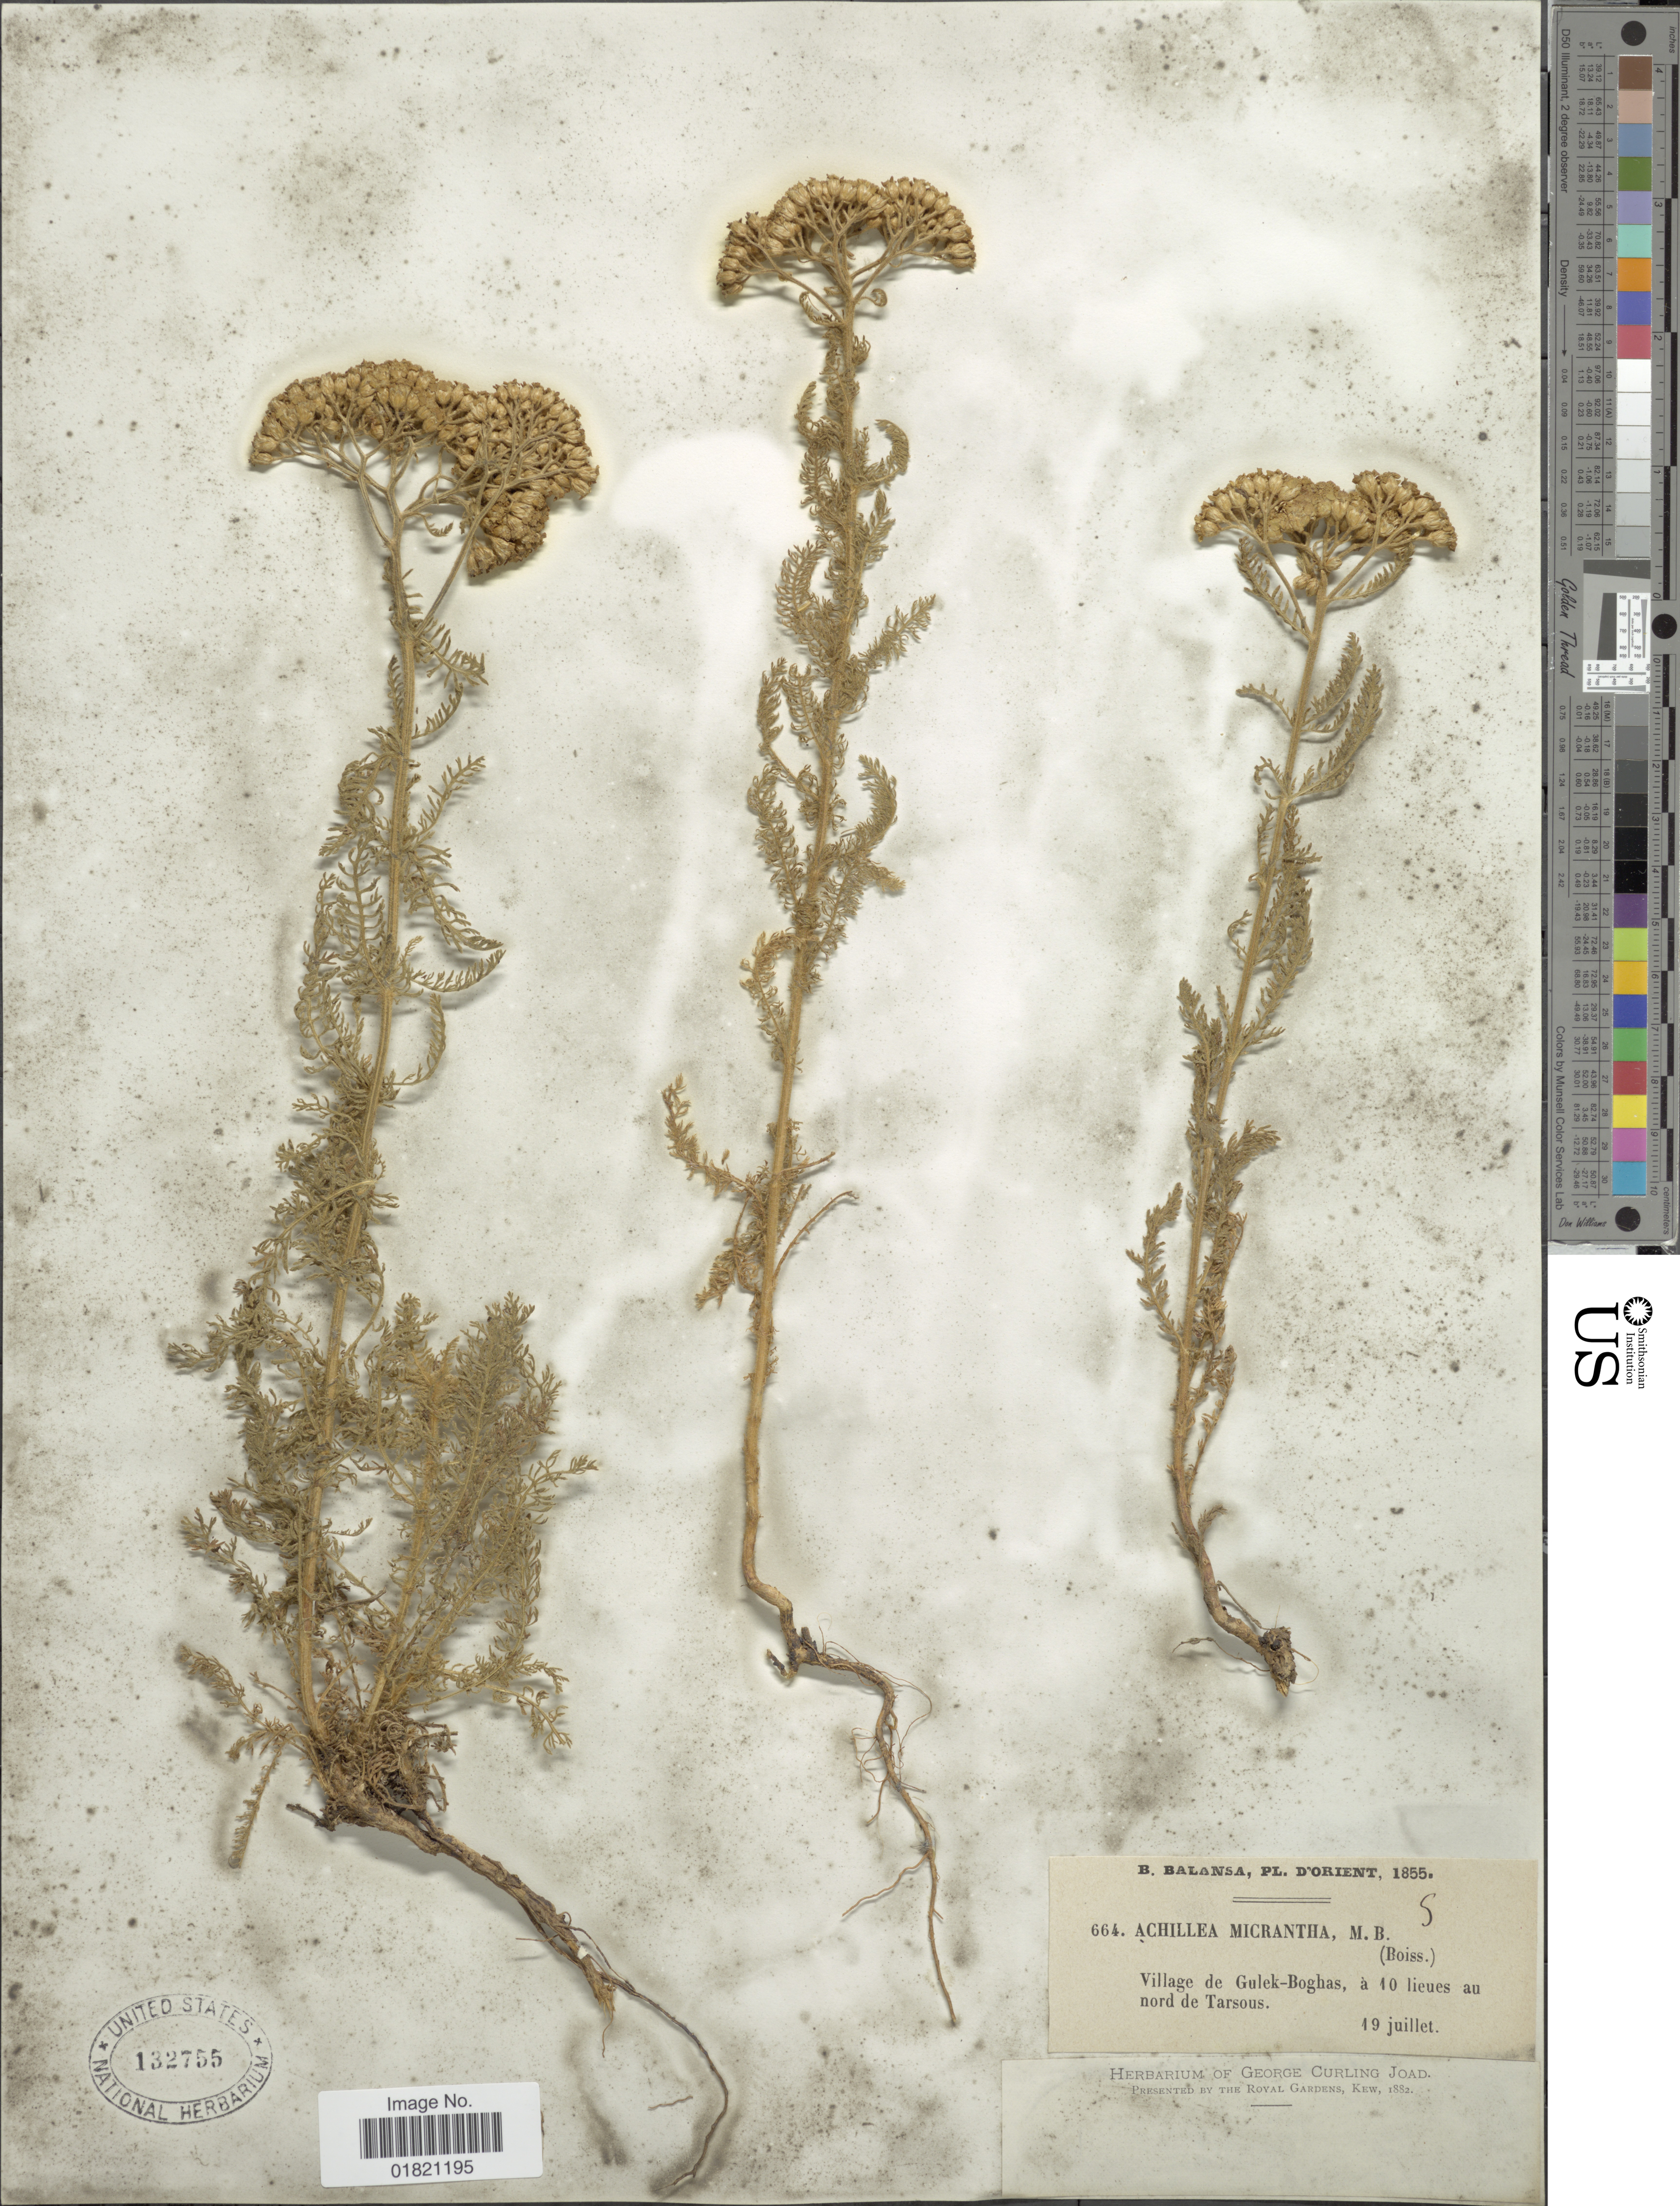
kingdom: Plantae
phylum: Tracheophyta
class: Magnoliopsida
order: Asterales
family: Asteraceae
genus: Achillea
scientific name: Achillea micrantha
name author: M. Bieb.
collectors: B. Balansa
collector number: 664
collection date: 1855-07-19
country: Turkey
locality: Orient. Village de Gulek-Boghas, à 10 lieues au nord de Tarsous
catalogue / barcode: US 132755